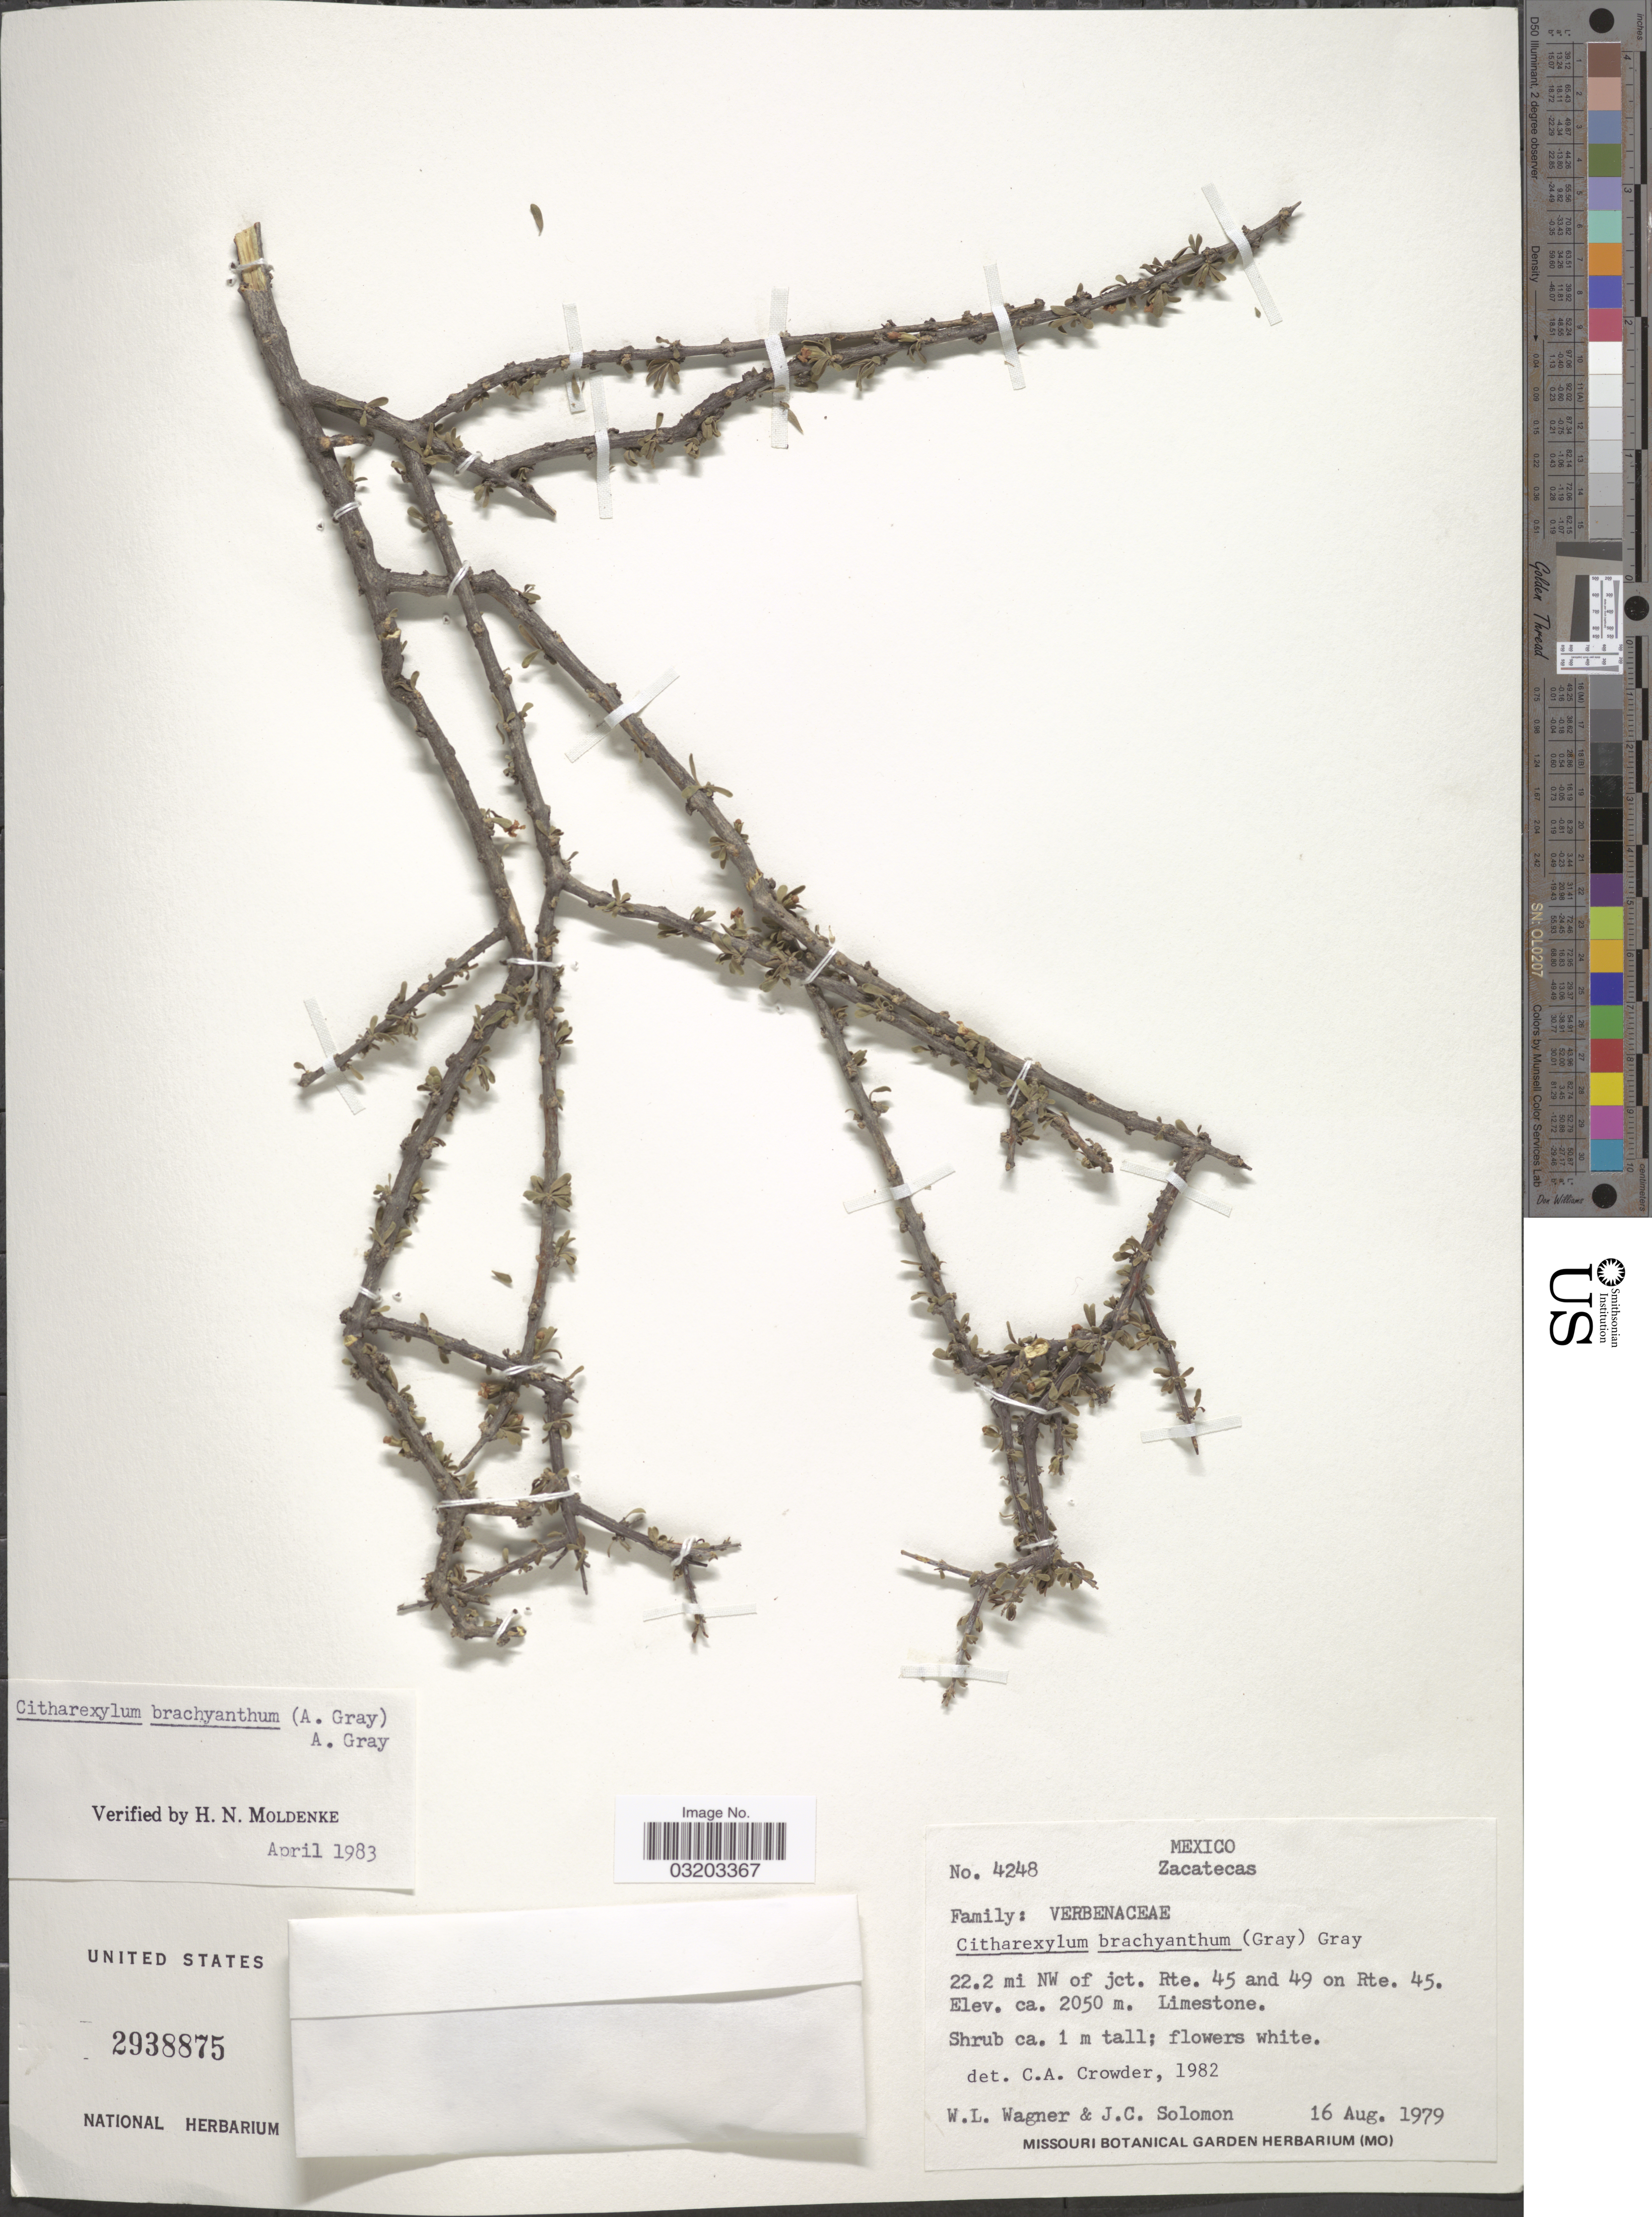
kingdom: Plantae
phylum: Tracheophyta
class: Magnoliopsida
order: Lamiales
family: Verbenaceae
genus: Citharexylum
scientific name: Citharexylum brachyanthum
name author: (A. Gray ex Hemsl.) A. Gray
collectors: W. L. Wagner & J. C. Solomon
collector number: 4248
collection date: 1979-08-16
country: Mexico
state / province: Zacatecas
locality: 22.2 mi NW of jct. Rte. 45 and 49 on Rte. 45. Limestone.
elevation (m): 2050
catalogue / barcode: US 2938875